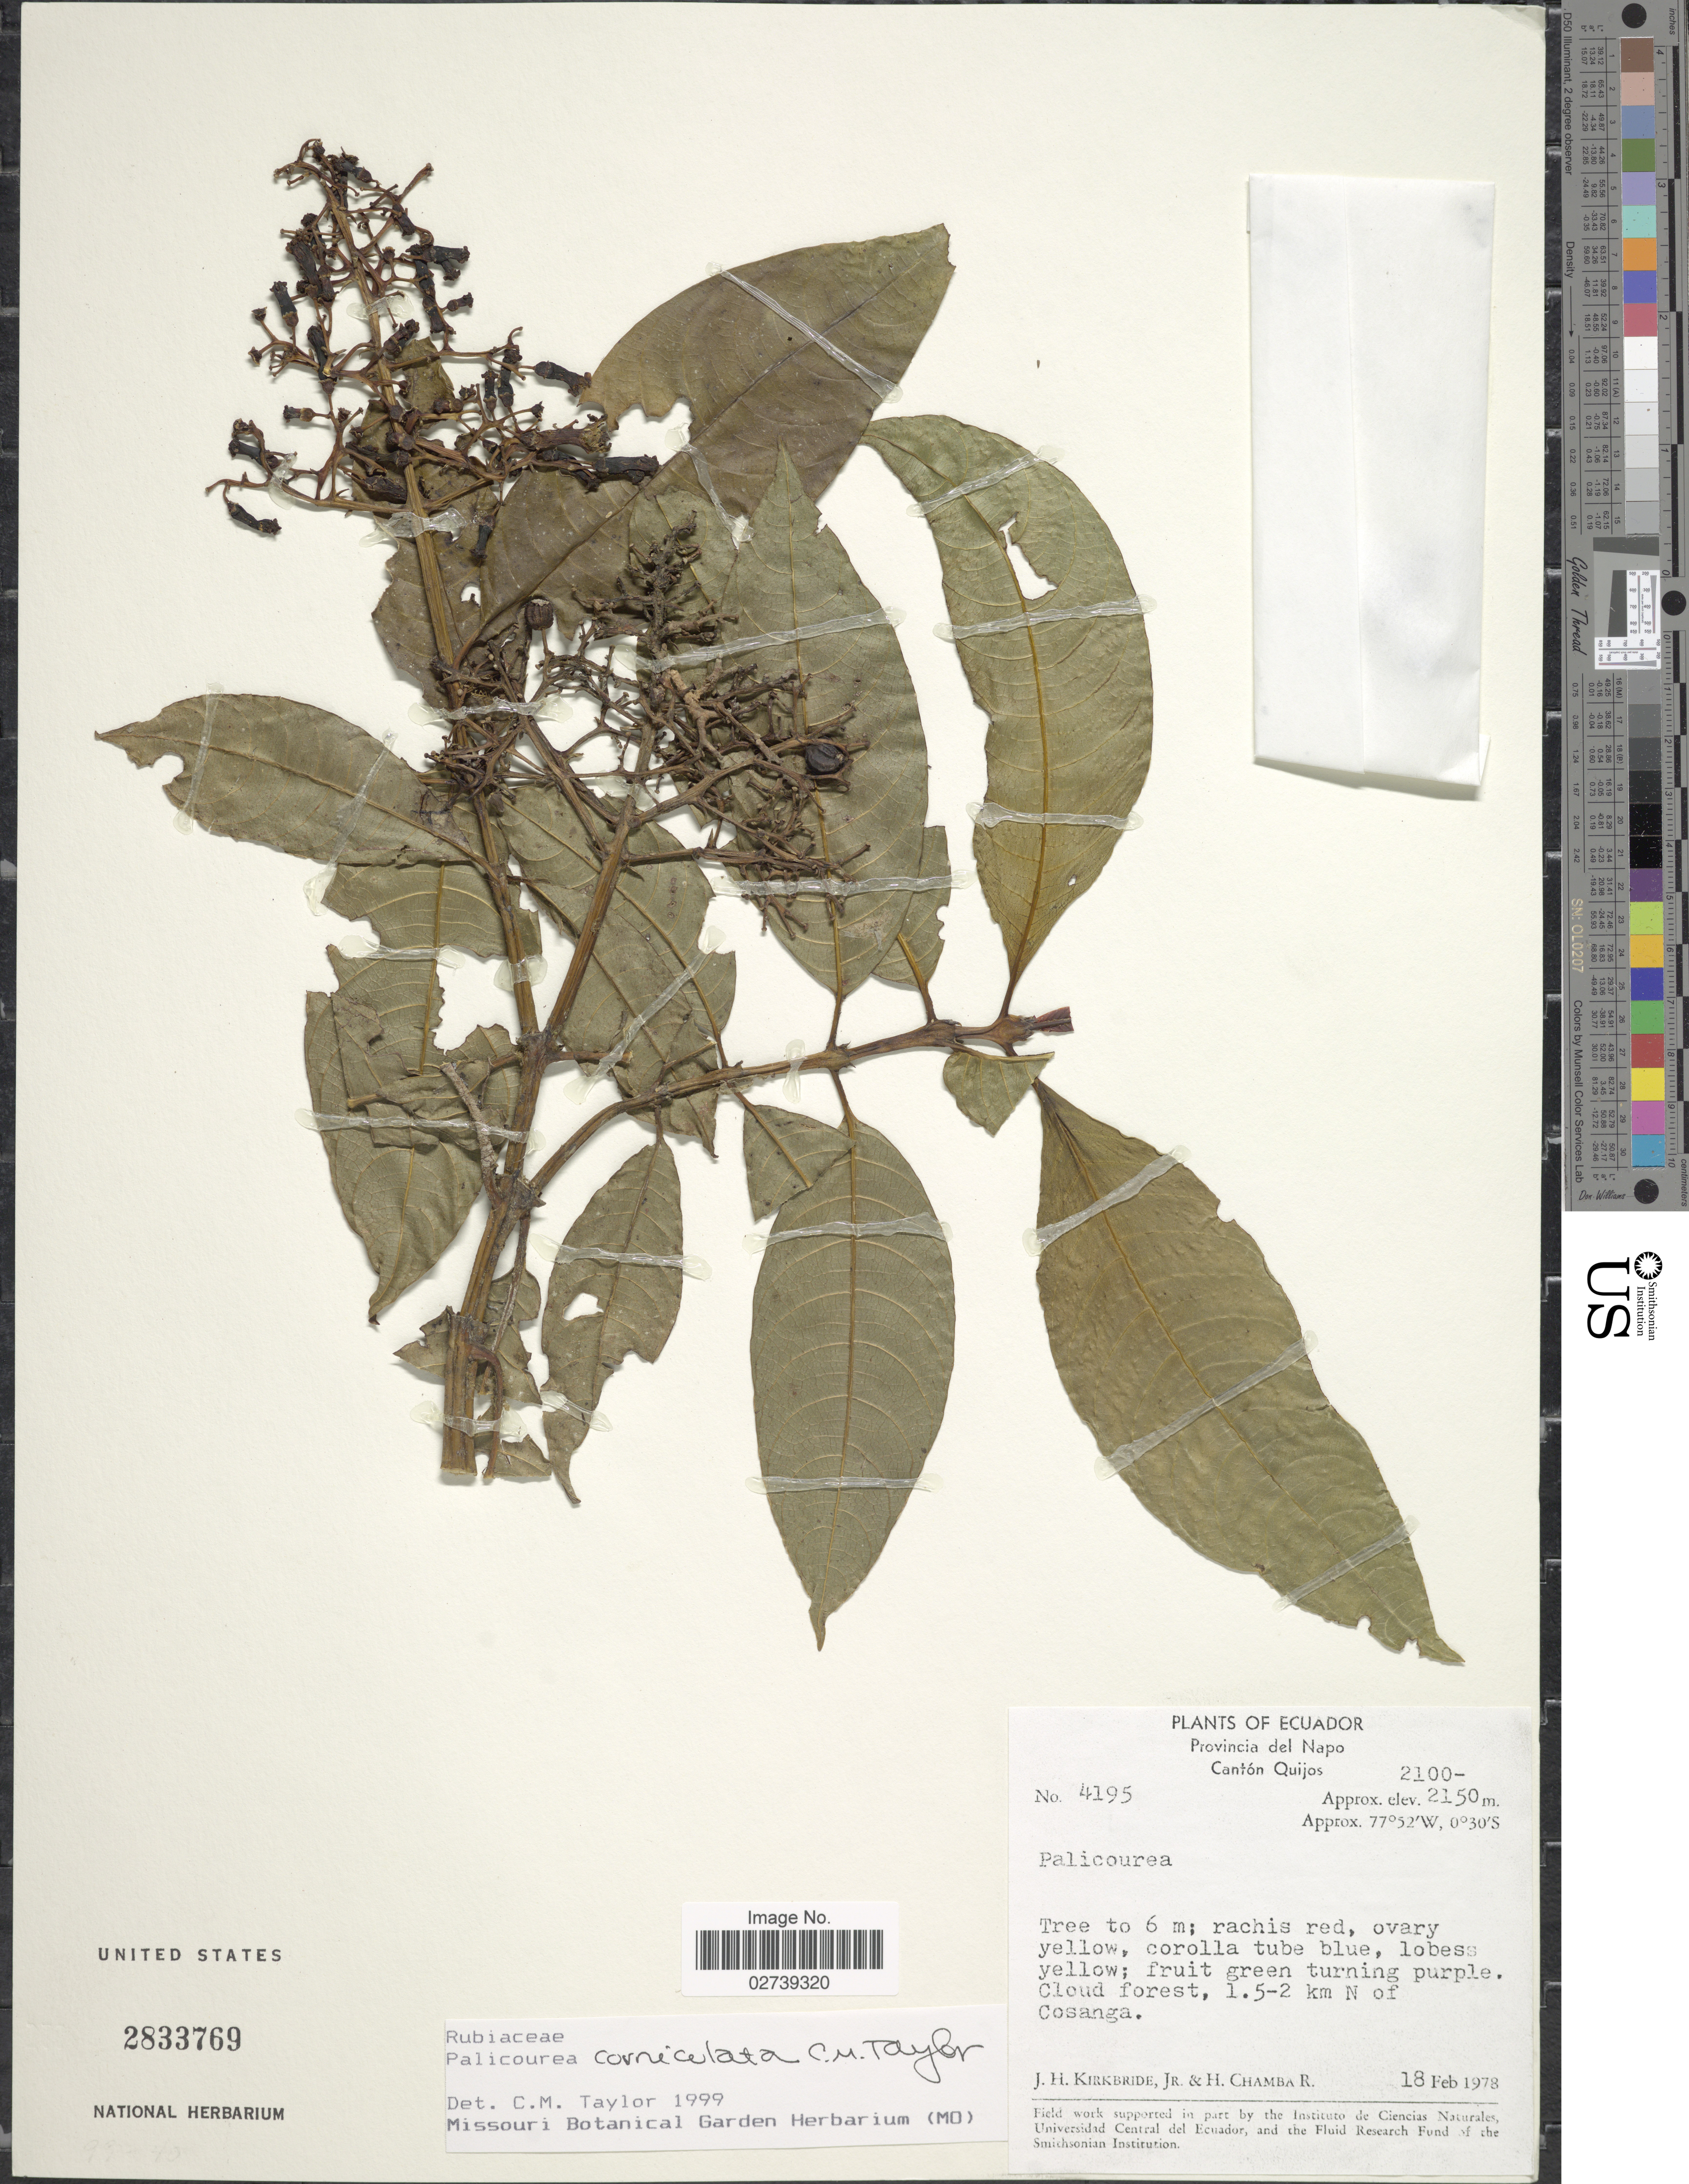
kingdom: Plantae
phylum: Tracheophyta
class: Magnoliopsida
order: Gentianales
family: Rubiaceae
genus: Palicourea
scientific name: Palicourea corniculata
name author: C.M. Taylor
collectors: J. H. Kirkbride & H. Chamba R.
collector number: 4195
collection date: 1978-02-18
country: Ecuador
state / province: Napo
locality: Canton Quijos,1.5-2 km N of Cosanga.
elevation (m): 2150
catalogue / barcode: US 2833769